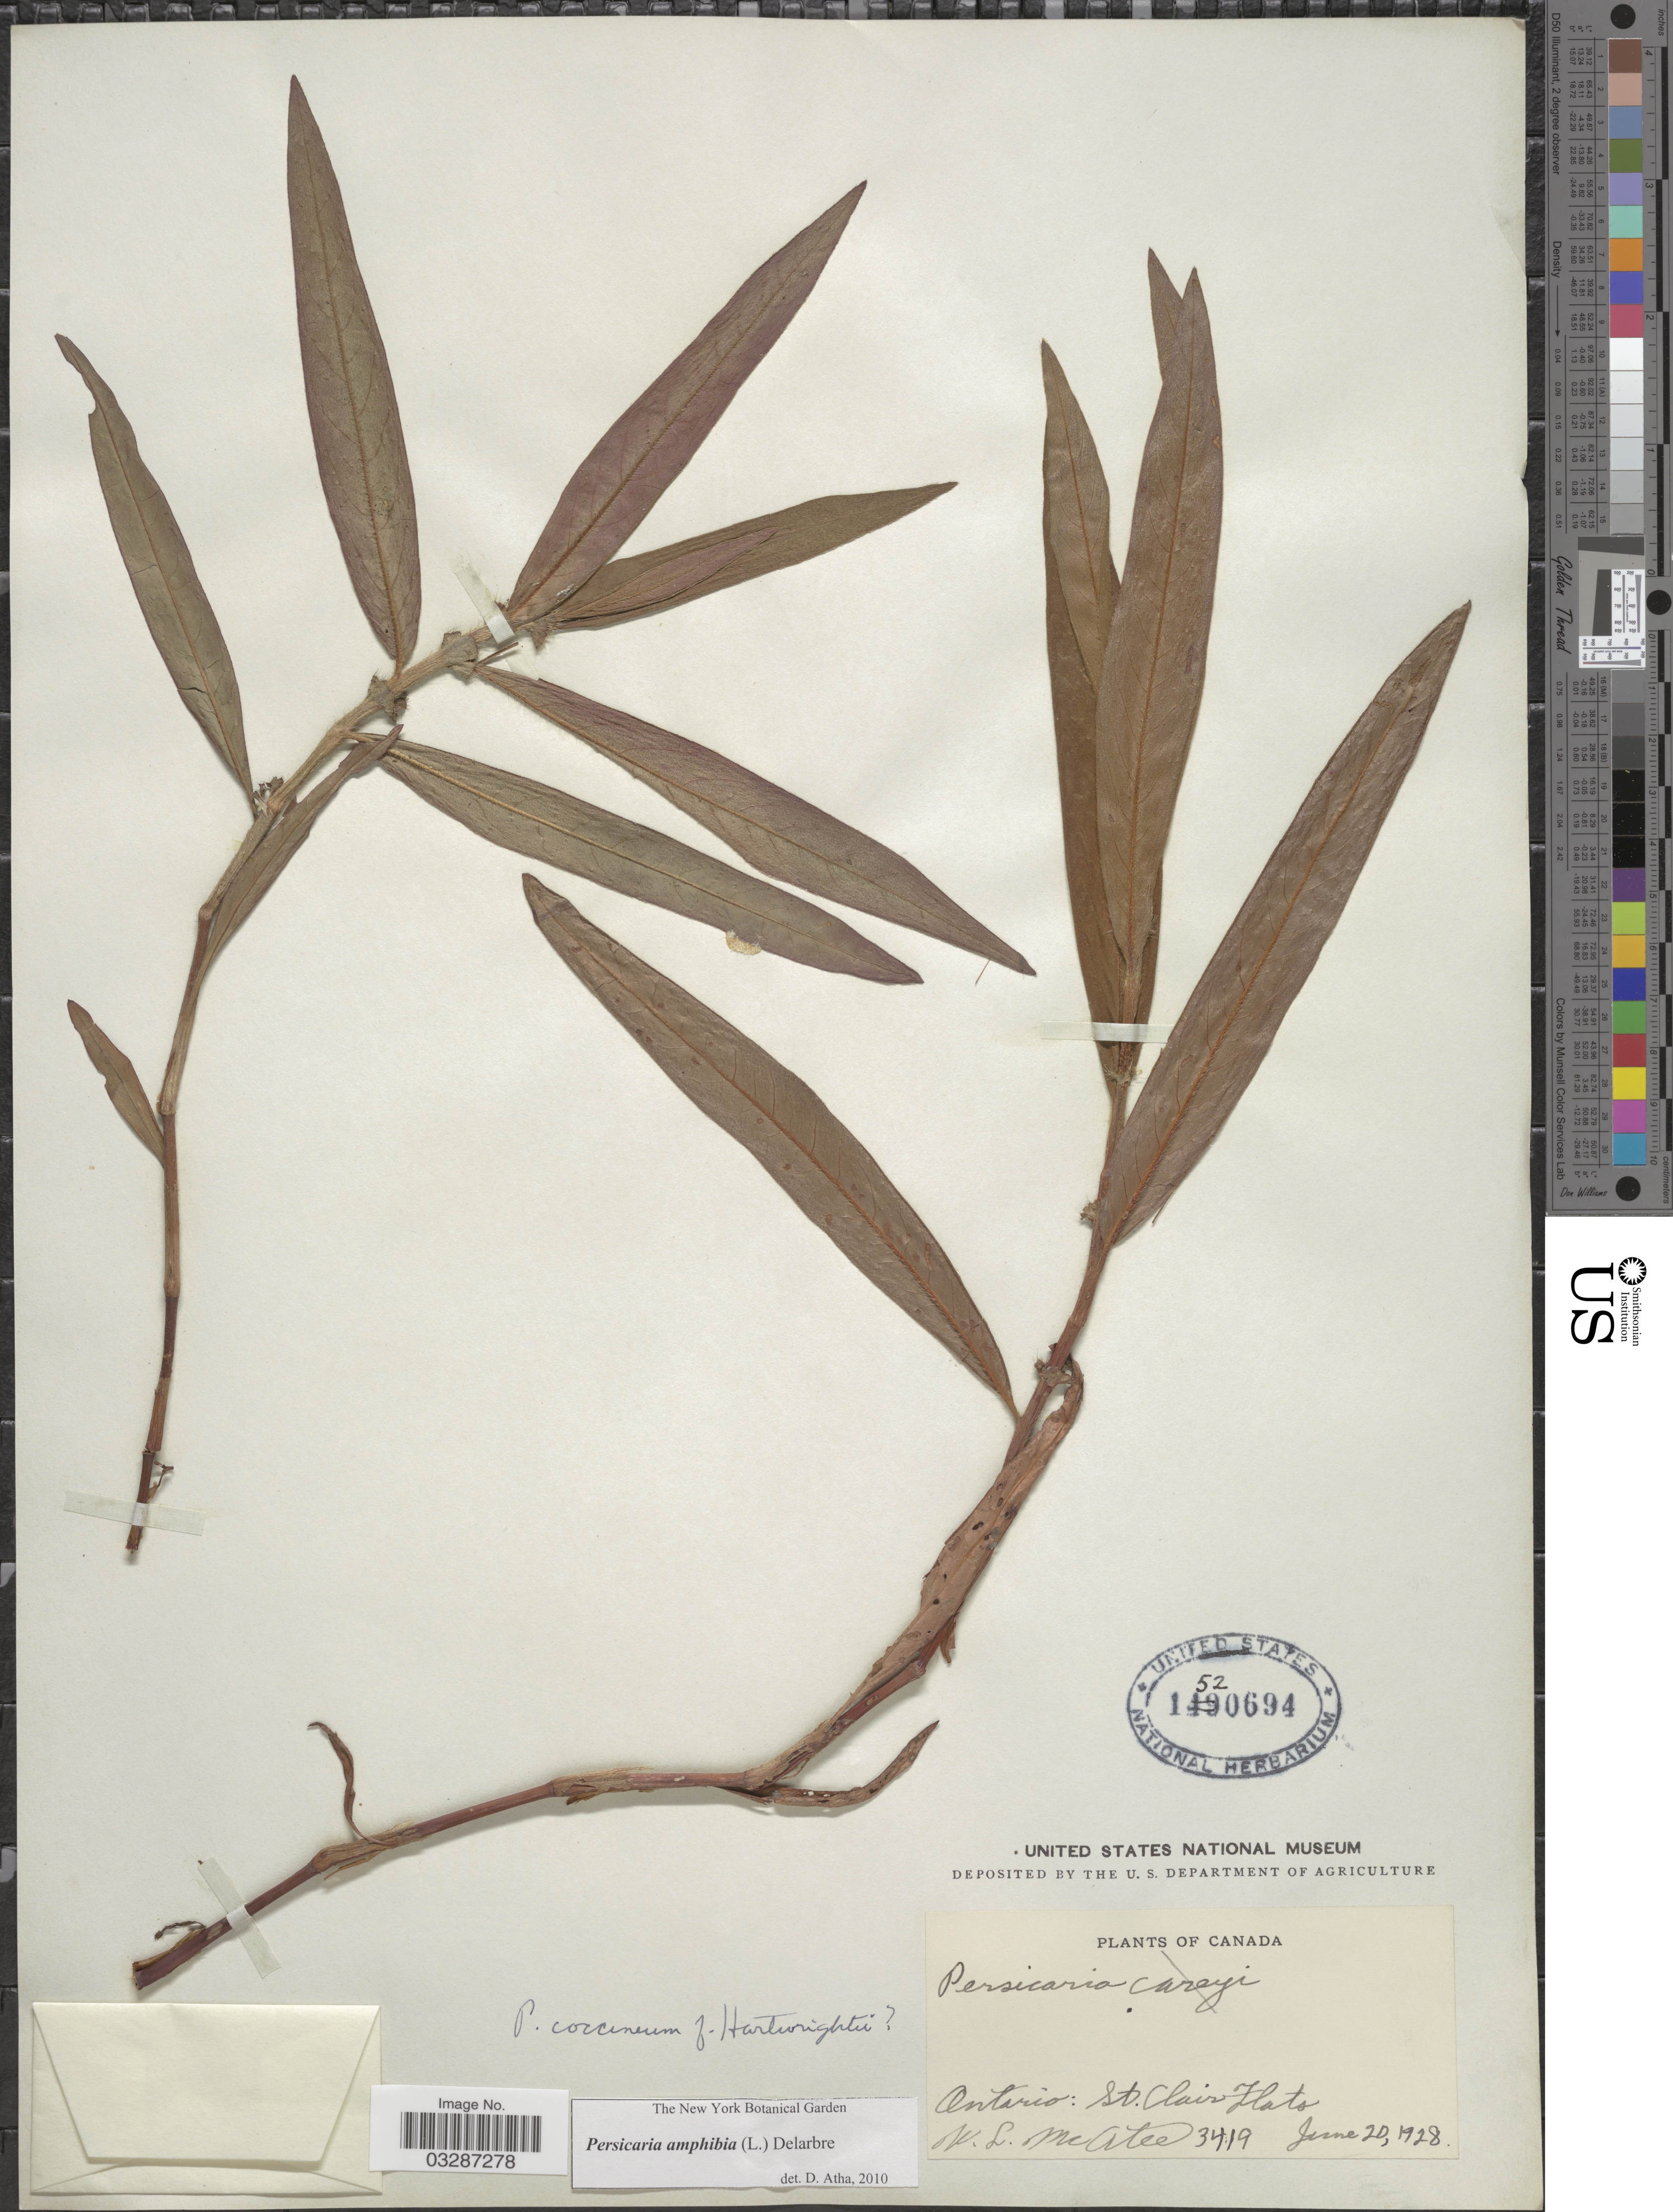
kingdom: Plantae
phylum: Tracheophyta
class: Magnoliopsida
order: Caryophyllales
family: Polygonaceae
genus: Persicaria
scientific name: Persicaria amphibia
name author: (L.) Delarbre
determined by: Atha, D. E.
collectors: W. McAtee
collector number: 3419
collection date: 1928-06-20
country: Canada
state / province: Ontario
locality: St. Clair Flats.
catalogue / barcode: US 1520694